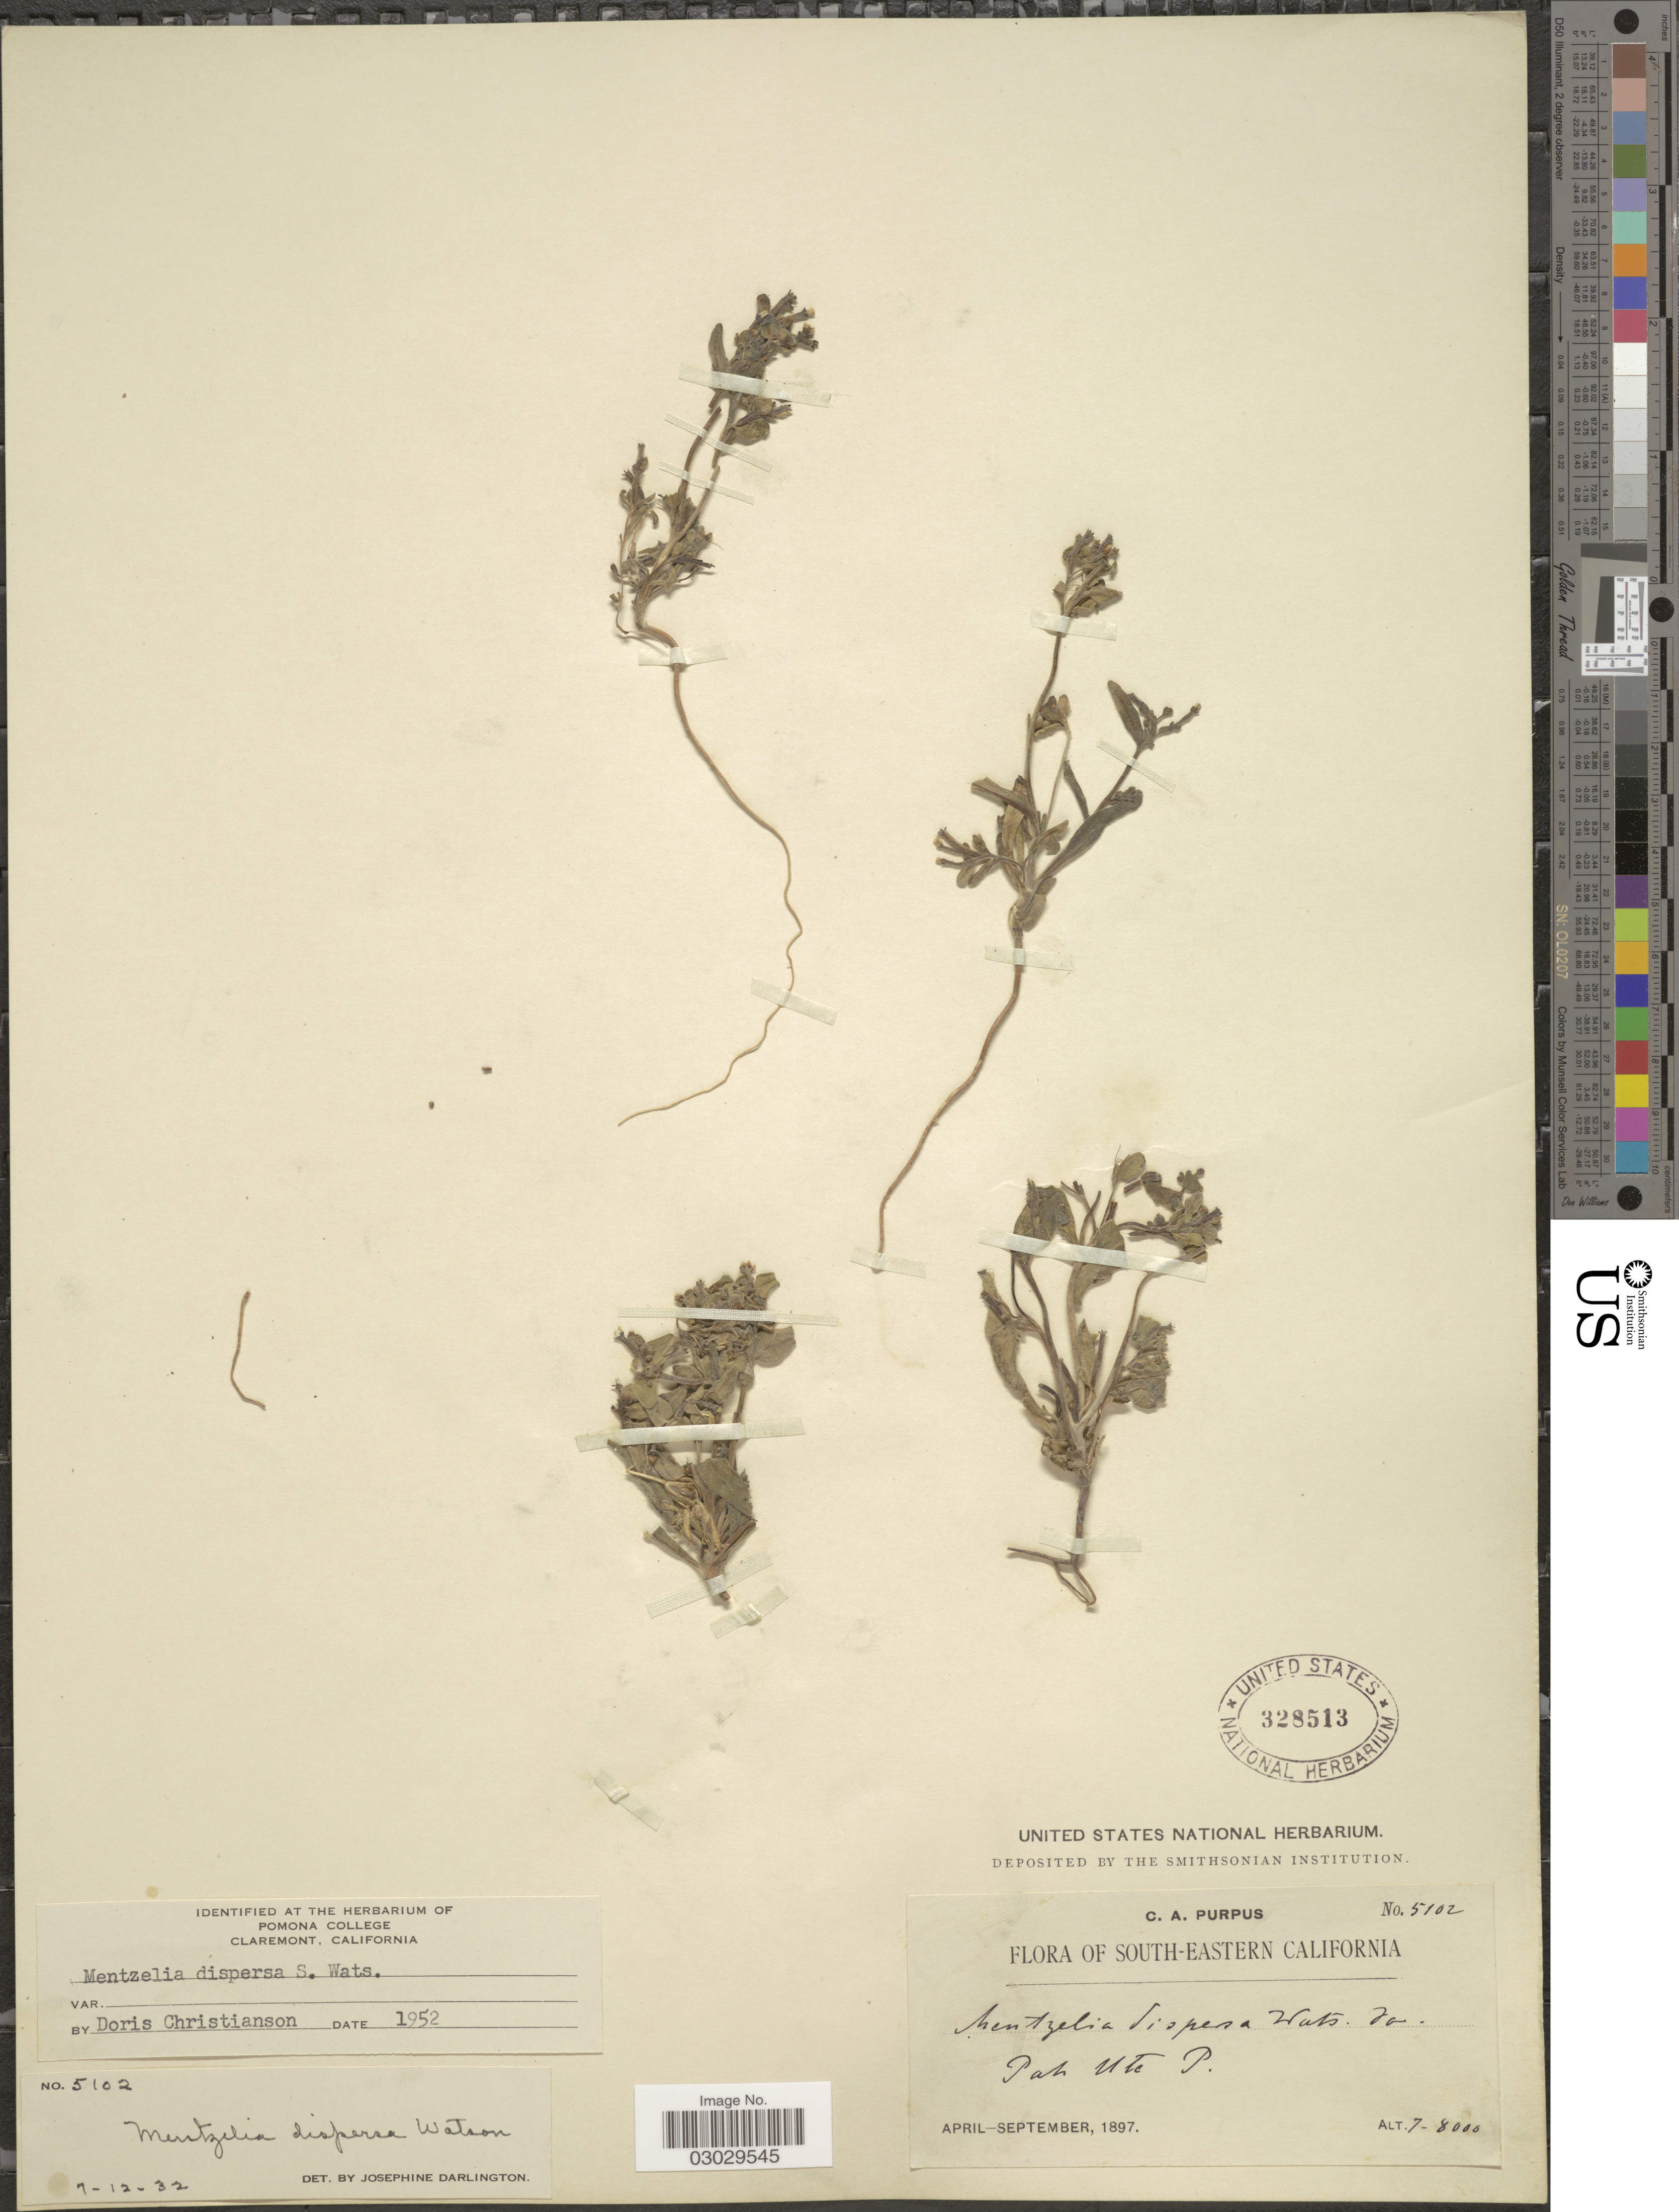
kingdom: Plantae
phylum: Tracheophyta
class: Magnoliopsida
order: Cornales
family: Loasaceae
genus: Mentzelia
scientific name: Mentzelia dispersa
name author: S. Watson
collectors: C. A. Purpus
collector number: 5102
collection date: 1897-04/1897-09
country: United States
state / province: California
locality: South-Eastern California. Pah-Ute P.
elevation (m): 2134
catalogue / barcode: US 328513